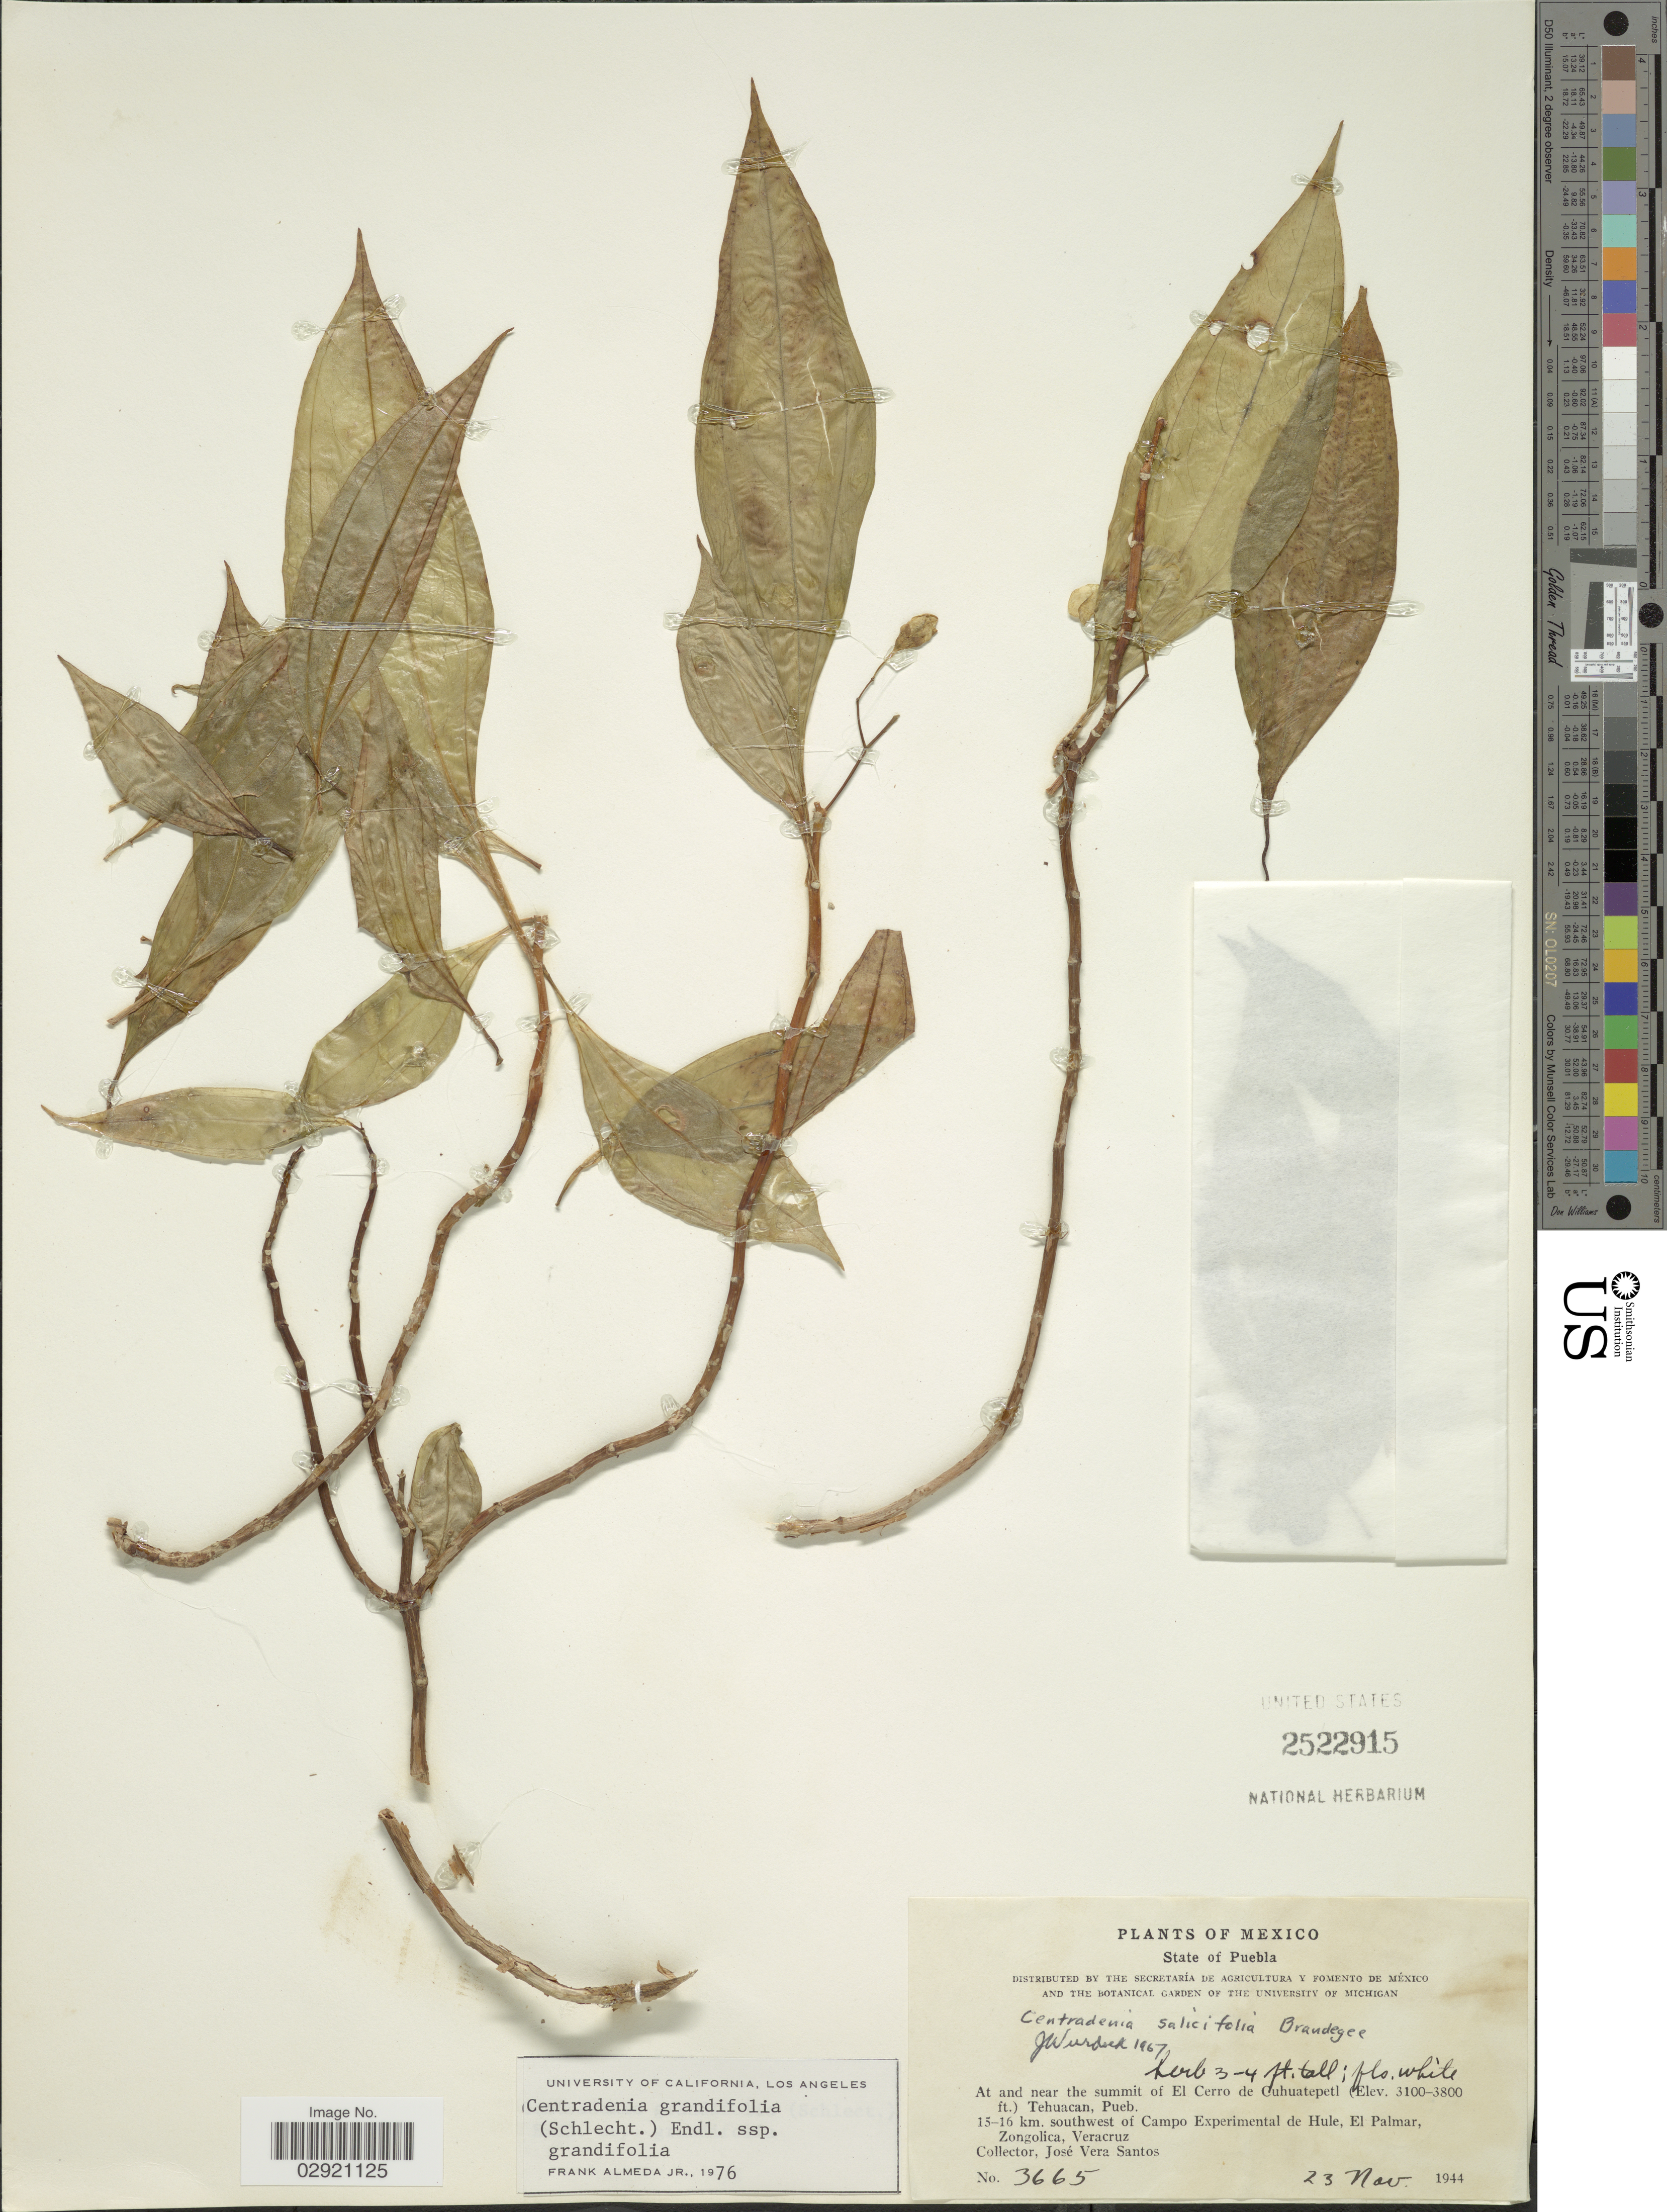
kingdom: Plantae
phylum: Tracheophyta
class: Magnoliopsida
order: Myrtales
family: Melastomataceae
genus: Centradenia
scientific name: Centradenia grandifolia subsp. grandifolia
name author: (Schltdl.) Endl.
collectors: J. V. Santos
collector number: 3665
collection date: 1944-11-23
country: Mexico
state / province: Puebla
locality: At and near the summit of El Cerro de Cuhuatepetl. Tehuacan, Pueb. 15-16 km. southwest of Campo Experimental de Hule, El Palmar, Zongolica, Veracruz.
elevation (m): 945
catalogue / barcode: US 2522915